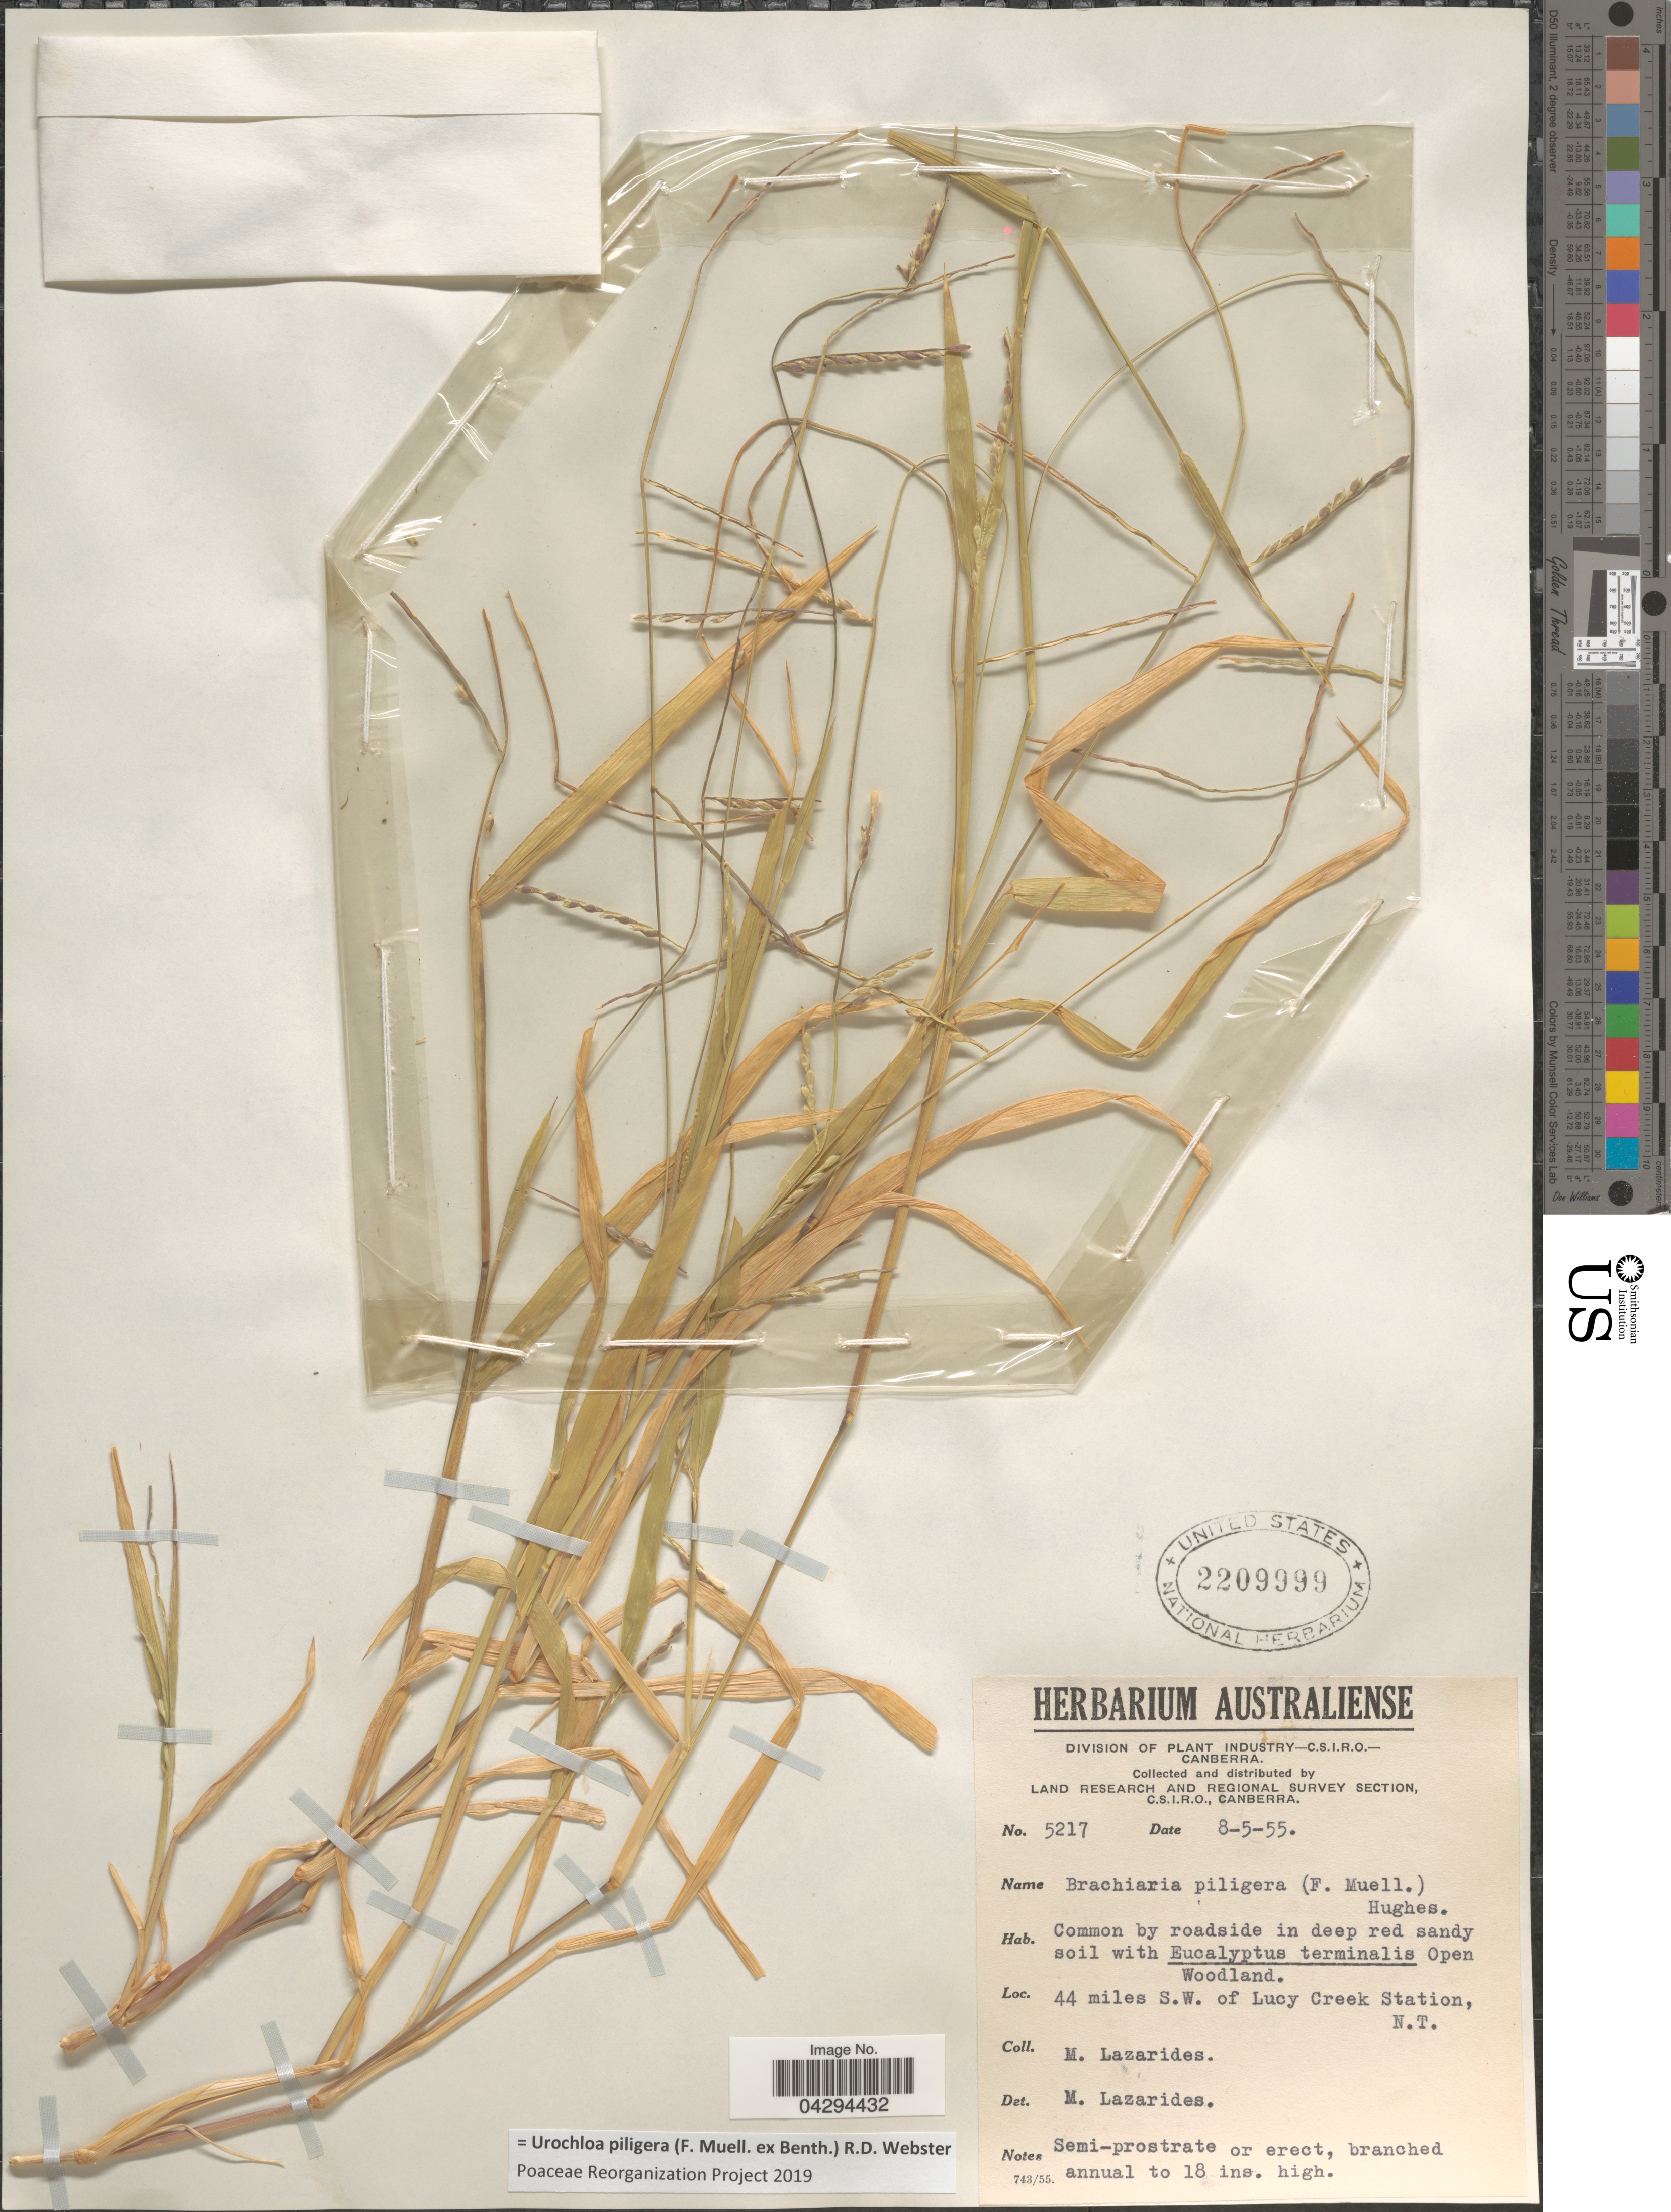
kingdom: Plantae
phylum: Tracheophyta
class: Liliopsida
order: Poales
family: Poaceae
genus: Urochloa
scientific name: Urochloa piligera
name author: (F. Muell. ex Benth.) R.D. Webster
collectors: M. Lazarides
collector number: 5217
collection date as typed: Transcribed d/m/y: 8/5/55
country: Australia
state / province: Northern Territory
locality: Land Research and Regional Survey Section. Open Woodland. 44 miles S.W. of Lucy Creek Station.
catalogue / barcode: US 2209999